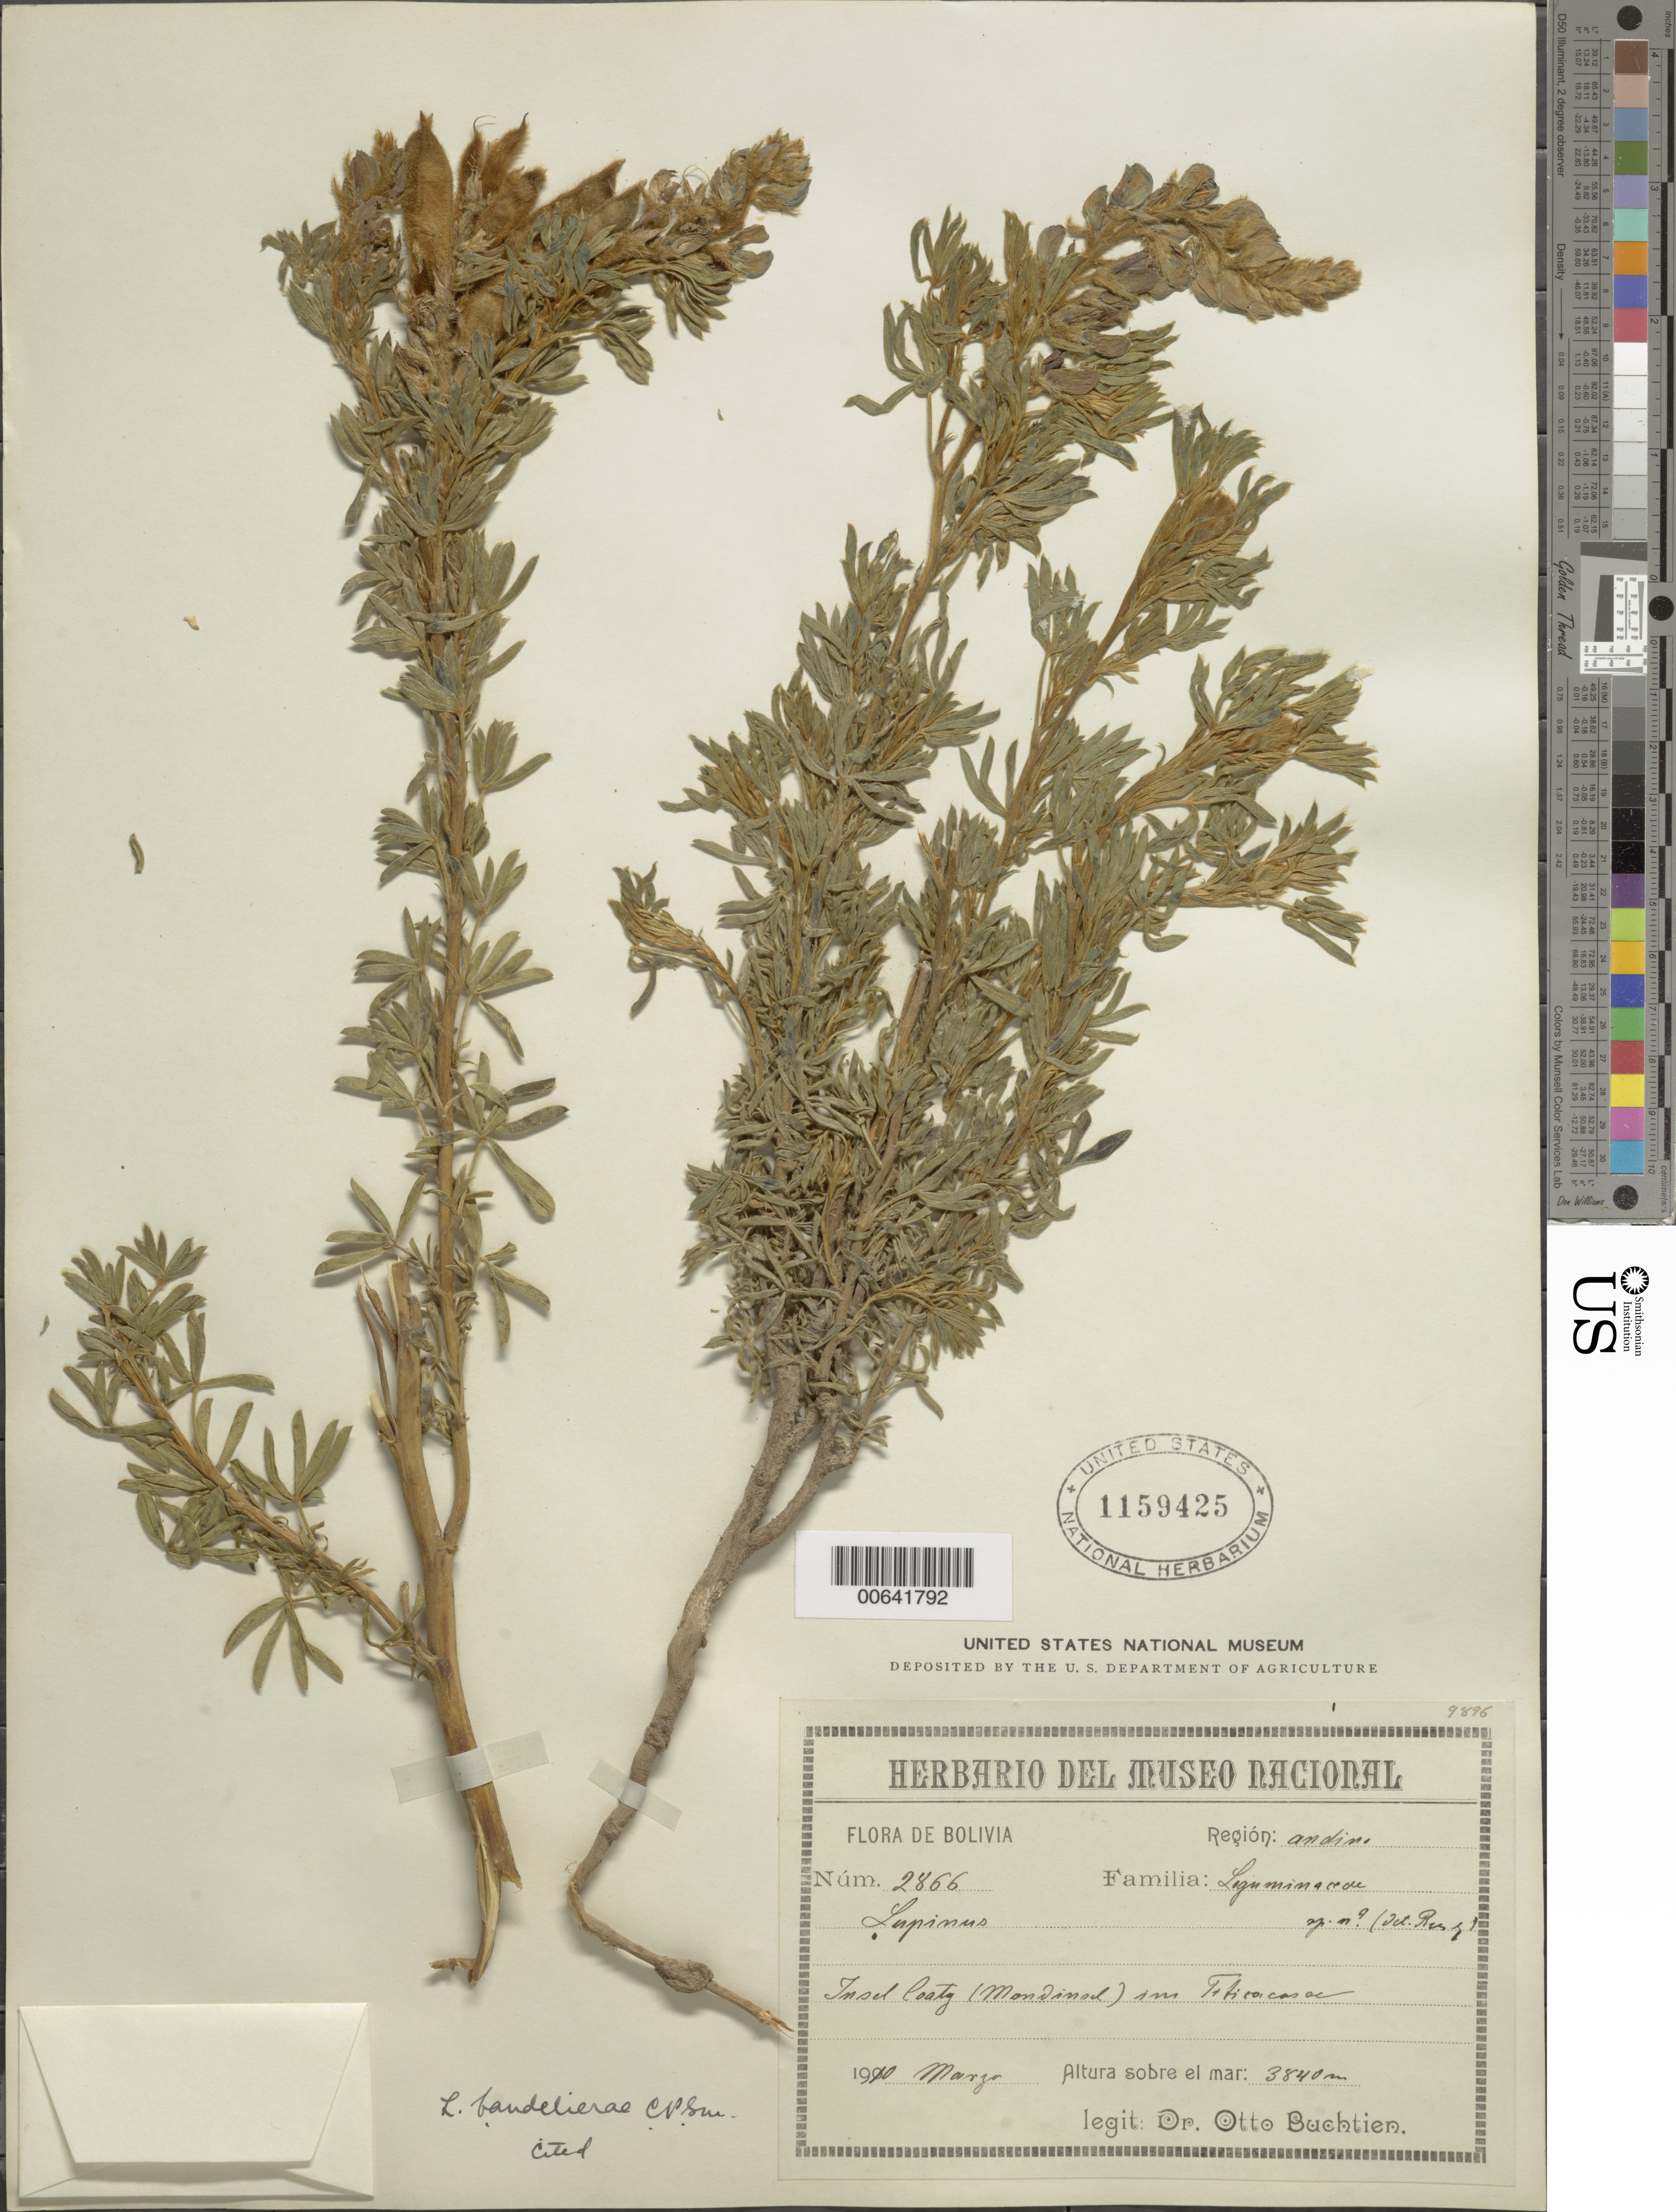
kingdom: Plantae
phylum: Tracheophyta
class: Magnoliopsida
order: Fabales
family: Fabaceae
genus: Lupinus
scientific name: Lupinus bandelierae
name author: C.P. Sm.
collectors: O. Buchtien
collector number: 2866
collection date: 1910-03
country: Bolivia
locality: Región: andina. Insel Coaty (Mondinsel) im Titicacasee.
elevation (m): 3840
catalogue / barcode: US 1159425